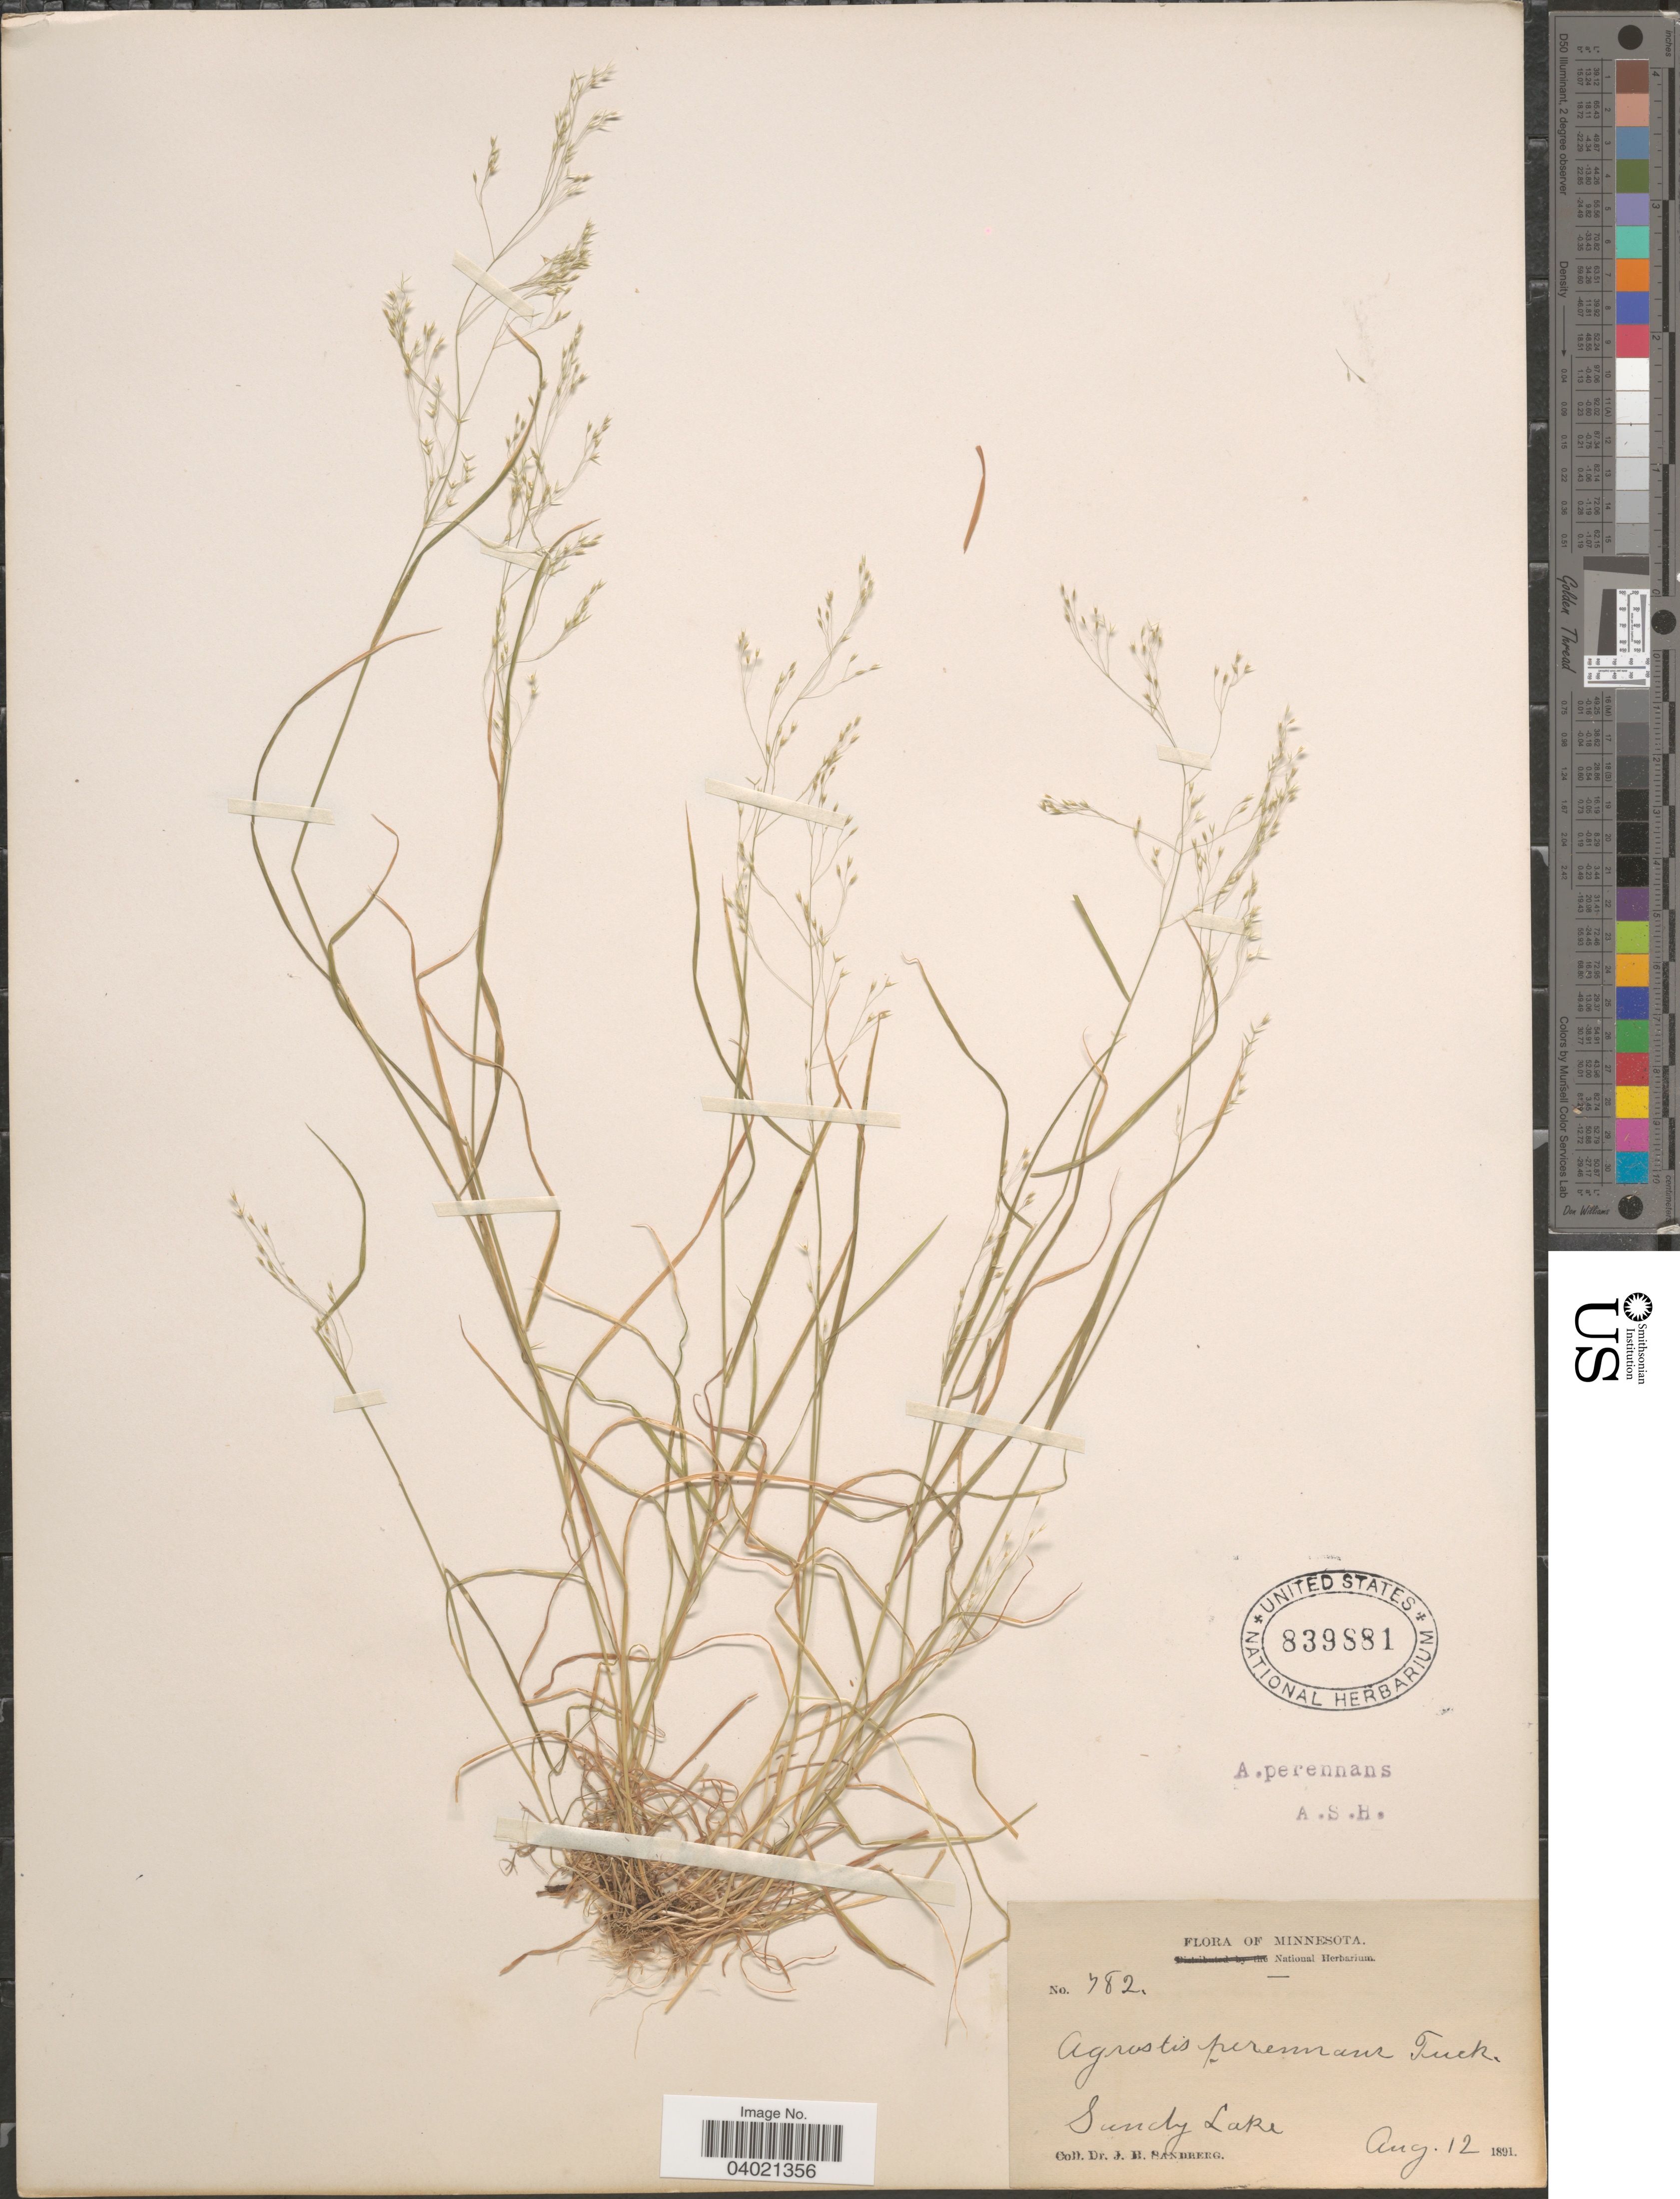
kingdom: Plantae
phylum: Tracheophyta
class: Liliopsida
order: Poales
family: Poaceae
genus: Agrostis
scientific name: Agrostis perennans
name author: (Walter) Tuck.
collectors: J. H. Sandberg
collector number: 782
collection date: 1891-08-12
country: United States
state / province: Minnesota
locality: Sandy Lake.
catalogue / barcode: US 839881